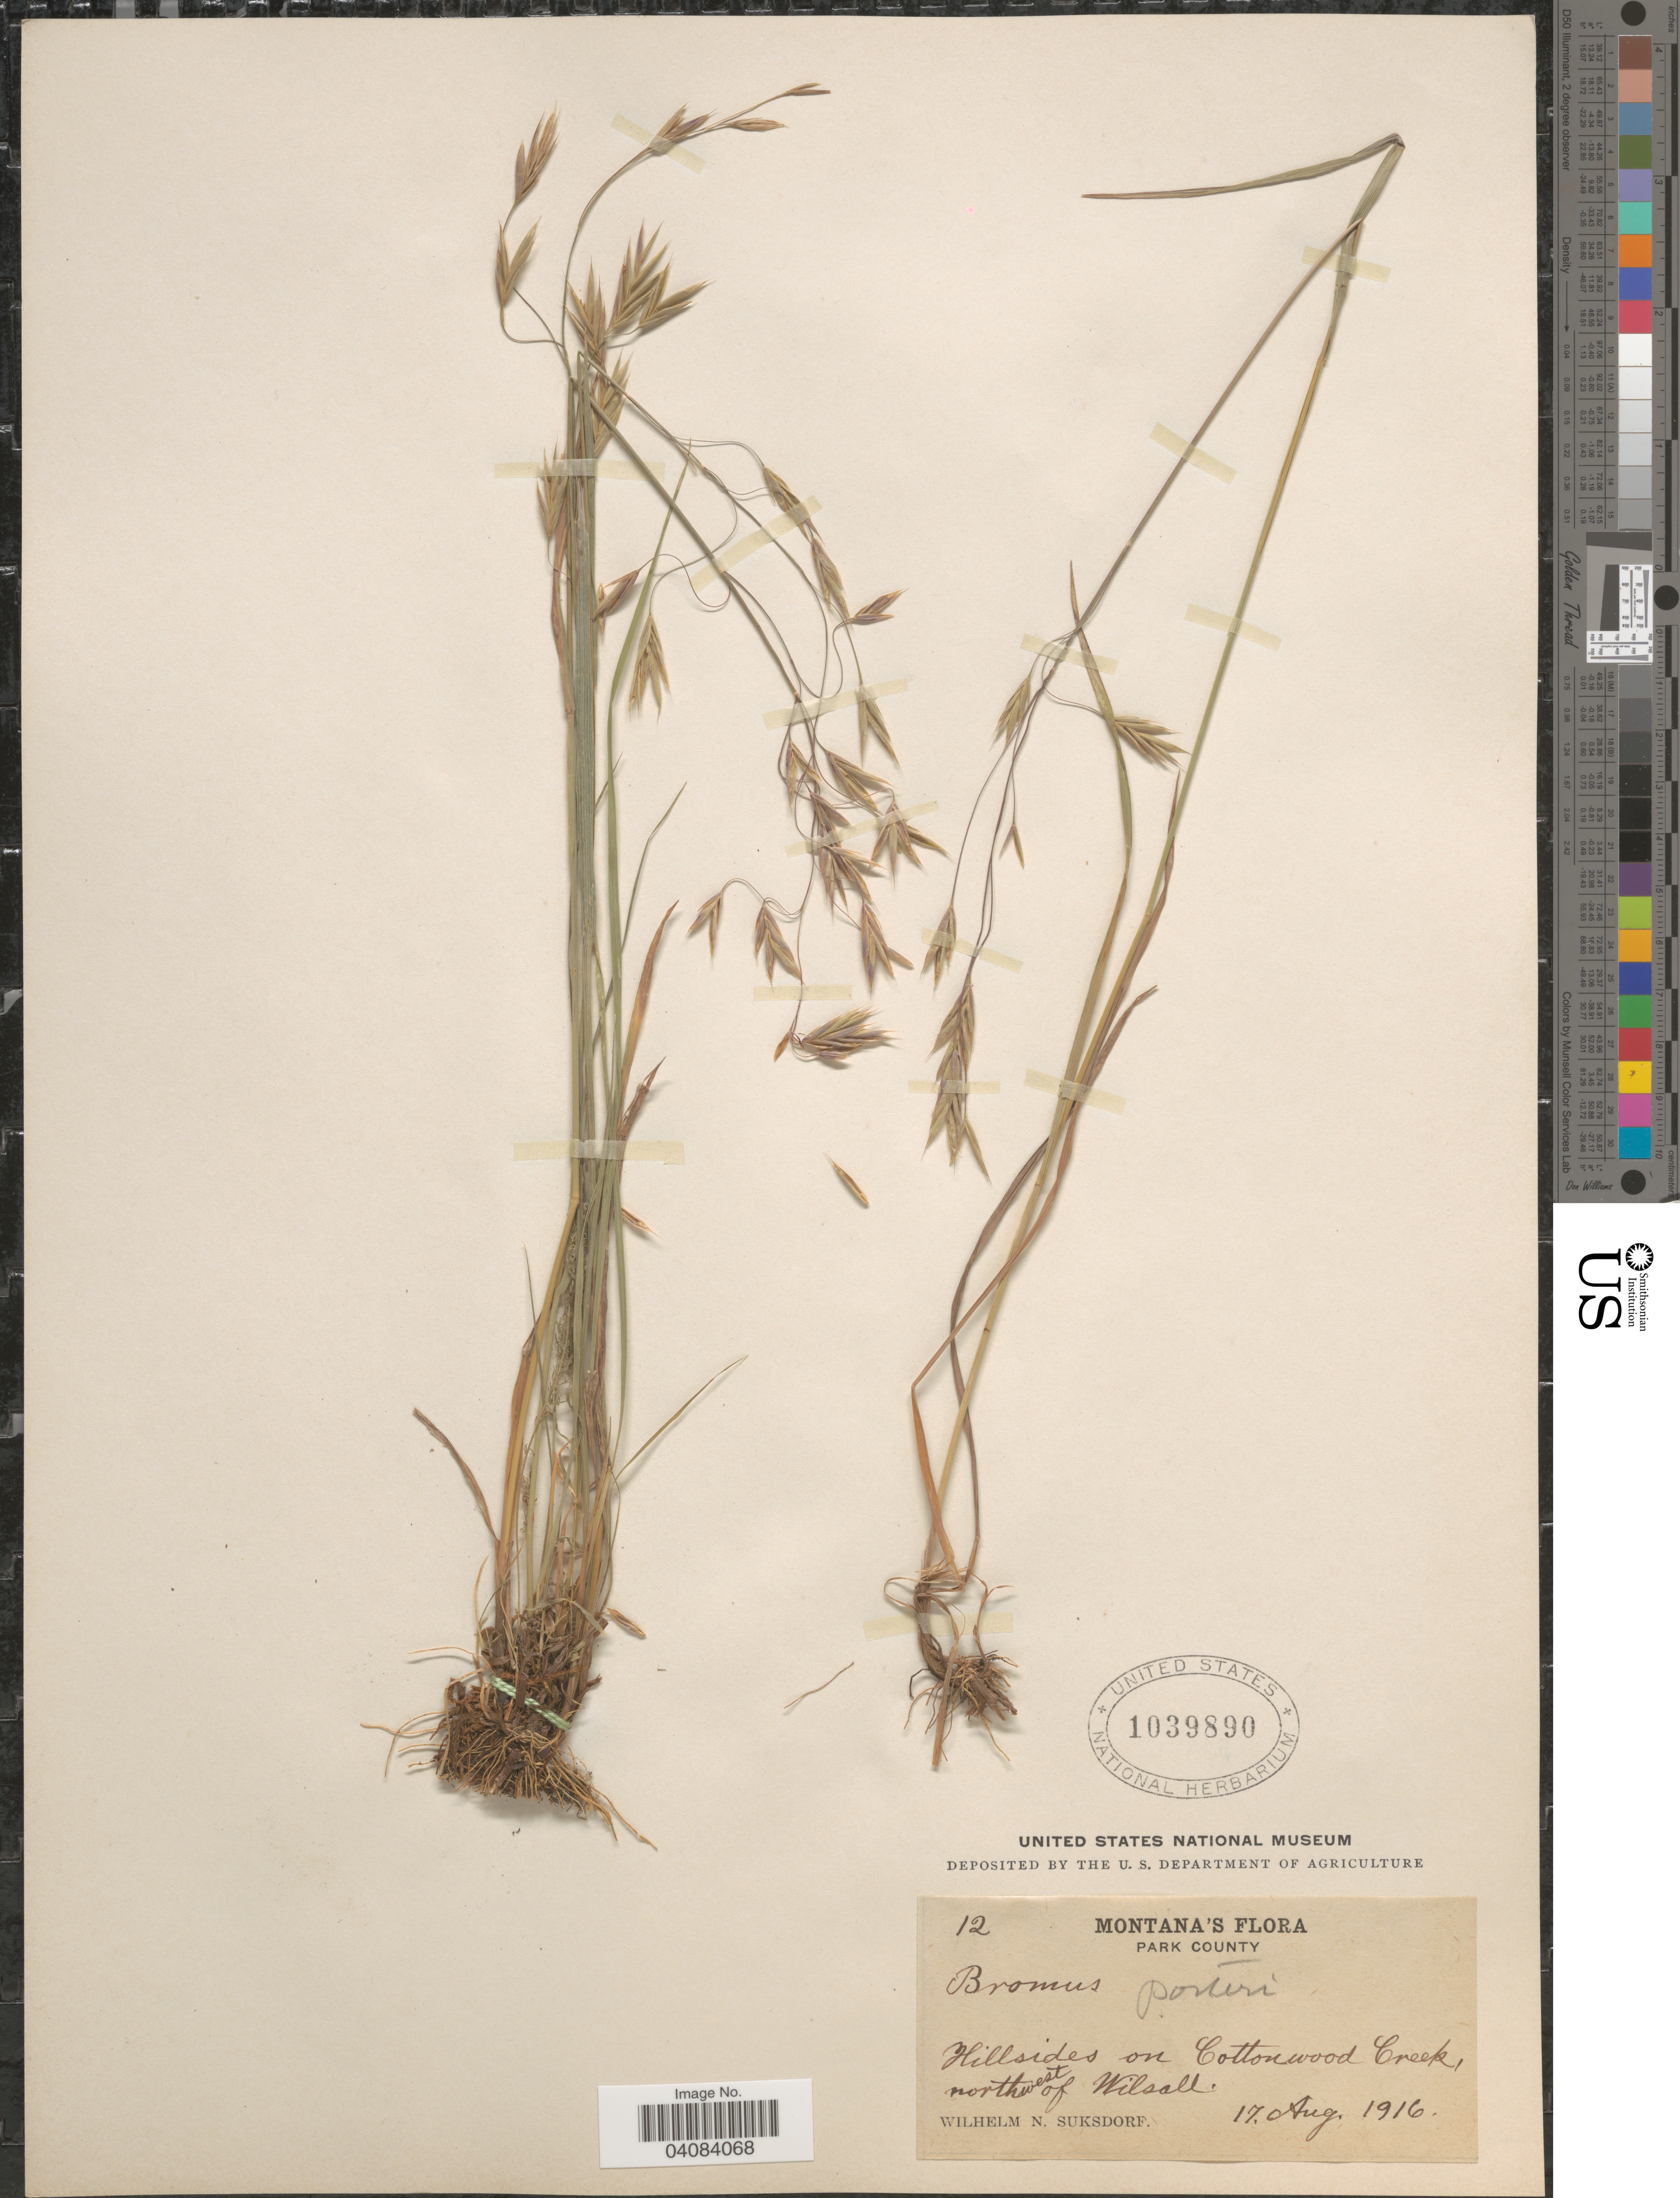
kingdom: Plantae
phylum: Tracheophyta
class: Liliopsida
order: Poales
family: Poaceae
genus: Bromus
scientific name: Bromus porteri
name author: (J.M. Coult.) Nash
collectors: W. N. Suksdorf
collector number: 12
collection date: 1916-08-17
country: United States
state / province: Montana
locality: Park County. Hillsides on Cottonwood Creek, northwest of Wilsall.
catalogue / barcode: US 1039890